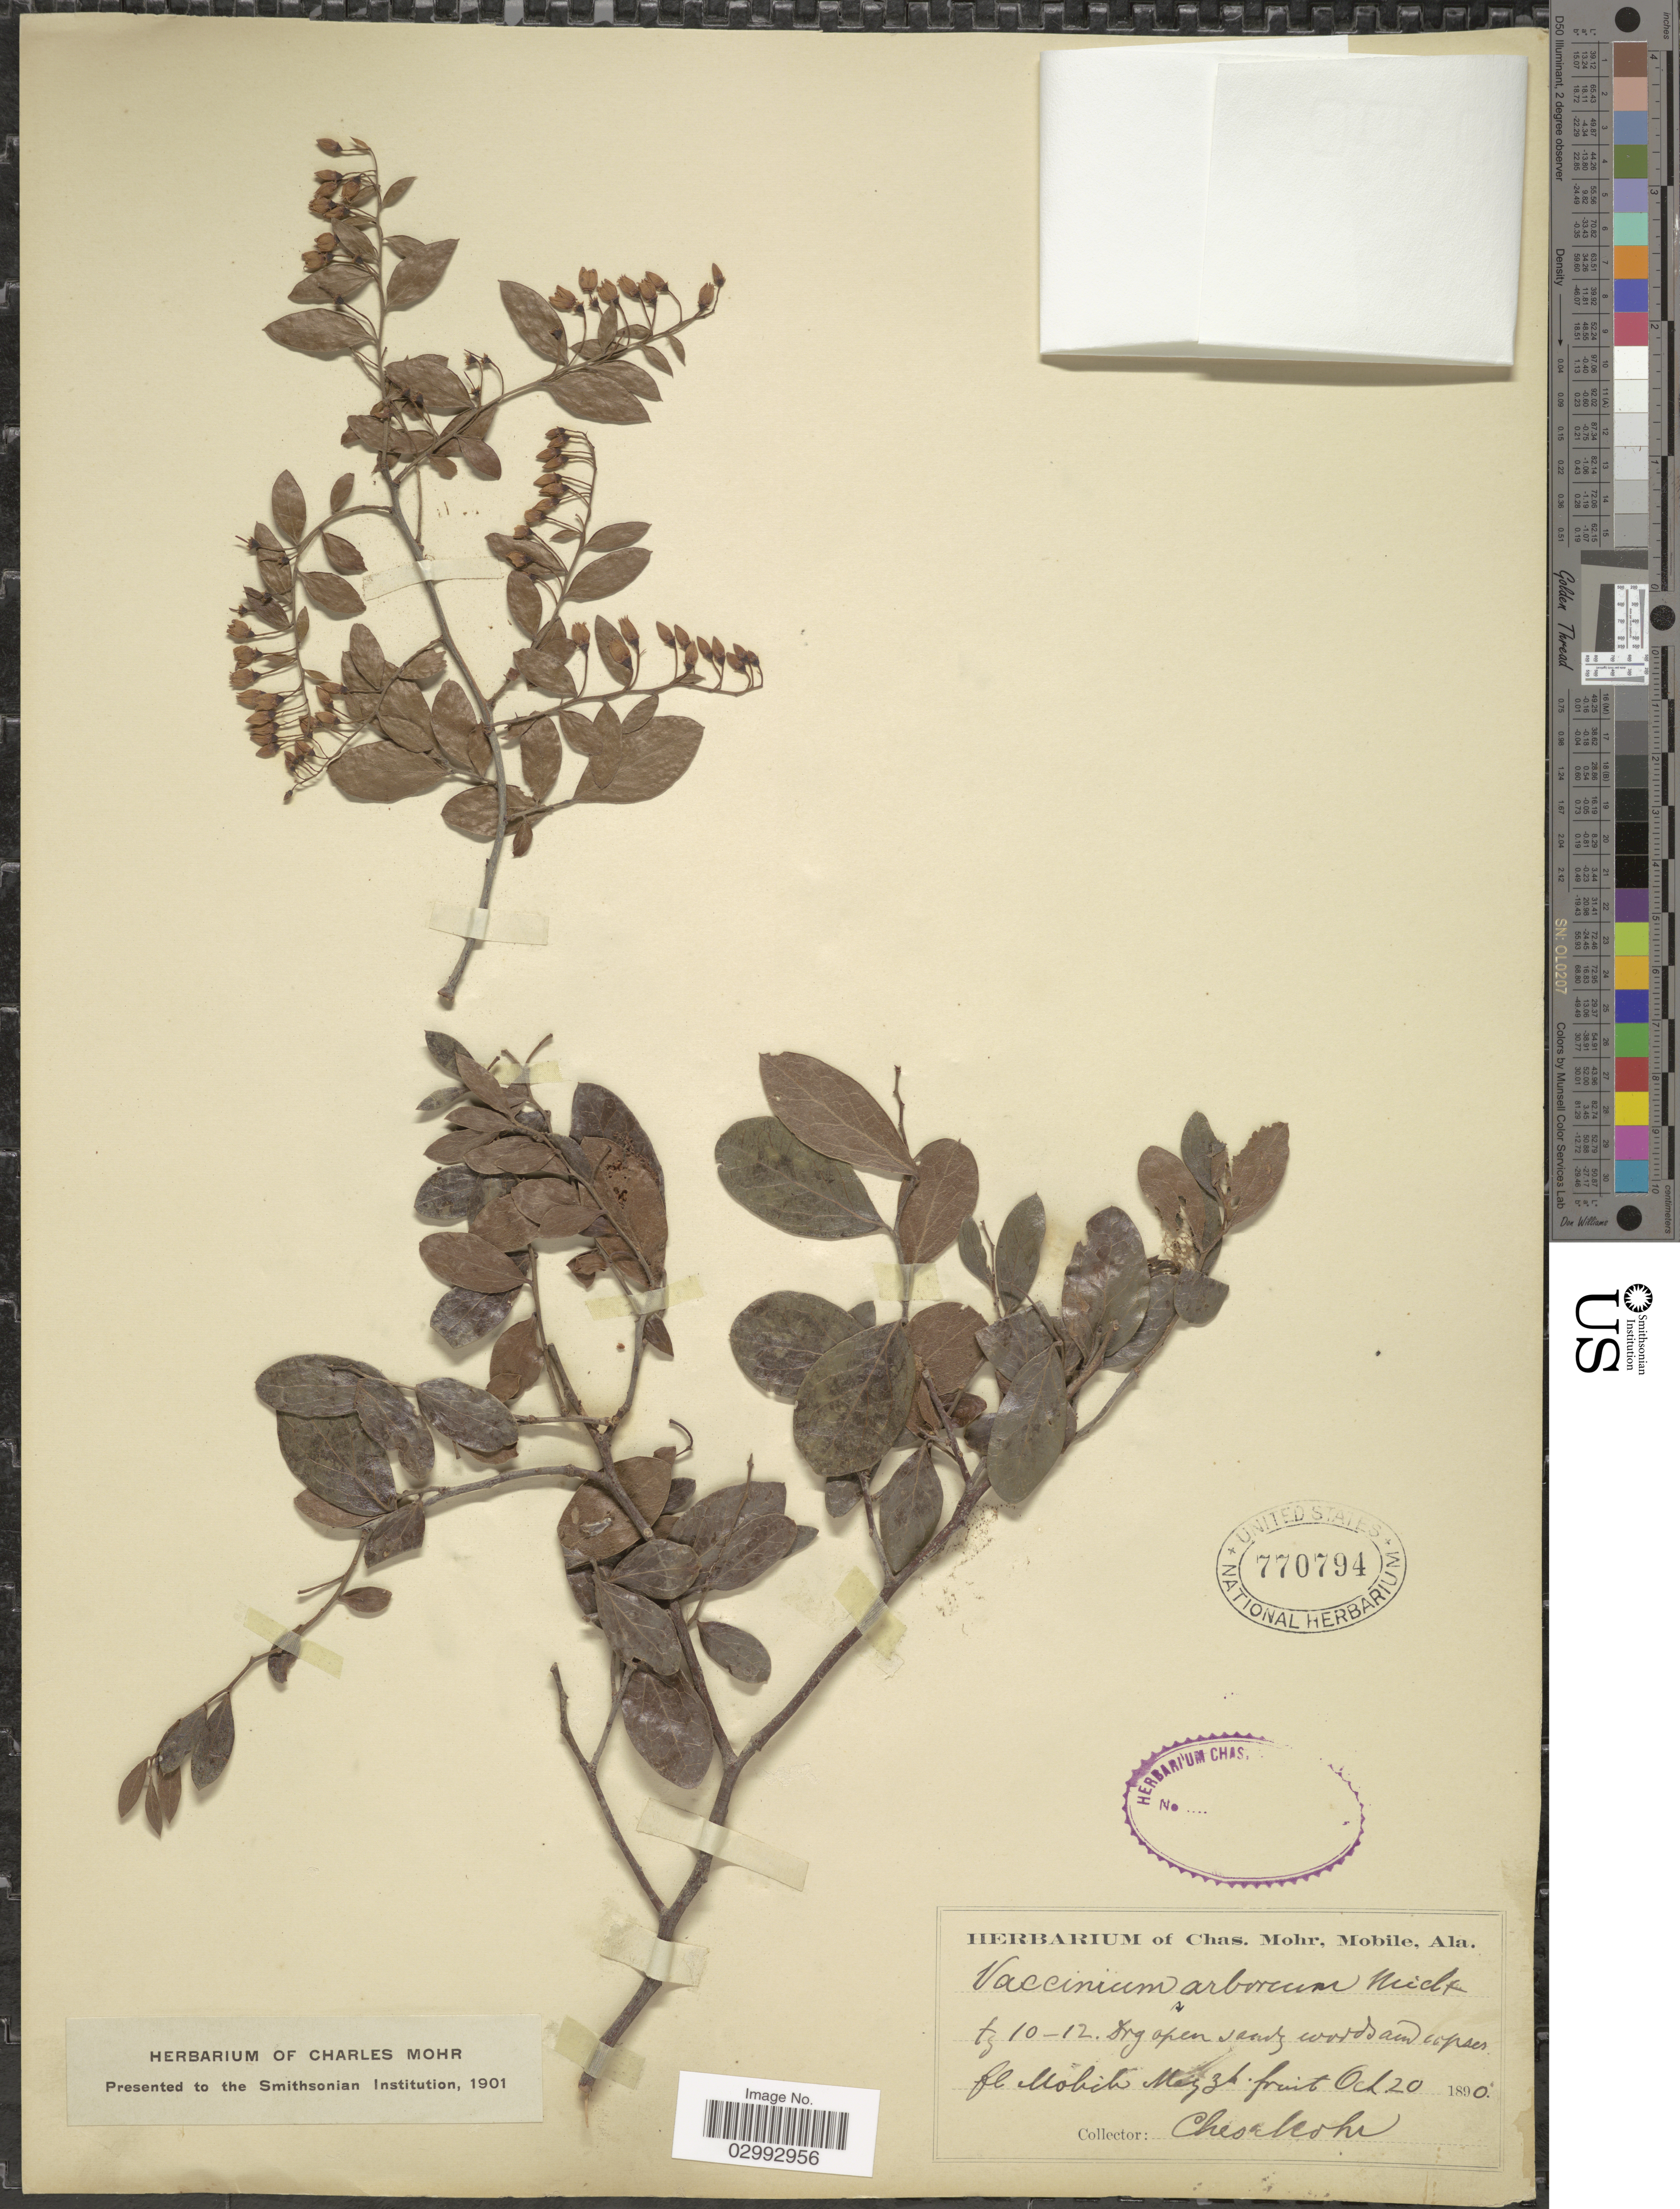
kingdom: Plantae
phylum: Tracheophyta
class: Magnoliopsida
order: Ericales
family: Ericaceae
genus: Batodendron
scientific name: Batodendron arboreum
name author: Nutt.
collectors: Mohr, C. T. (herbarium)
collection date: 1890-05-03/1890-10-20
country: United States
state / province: Alabama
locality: Mobile.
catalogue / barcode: US 770794